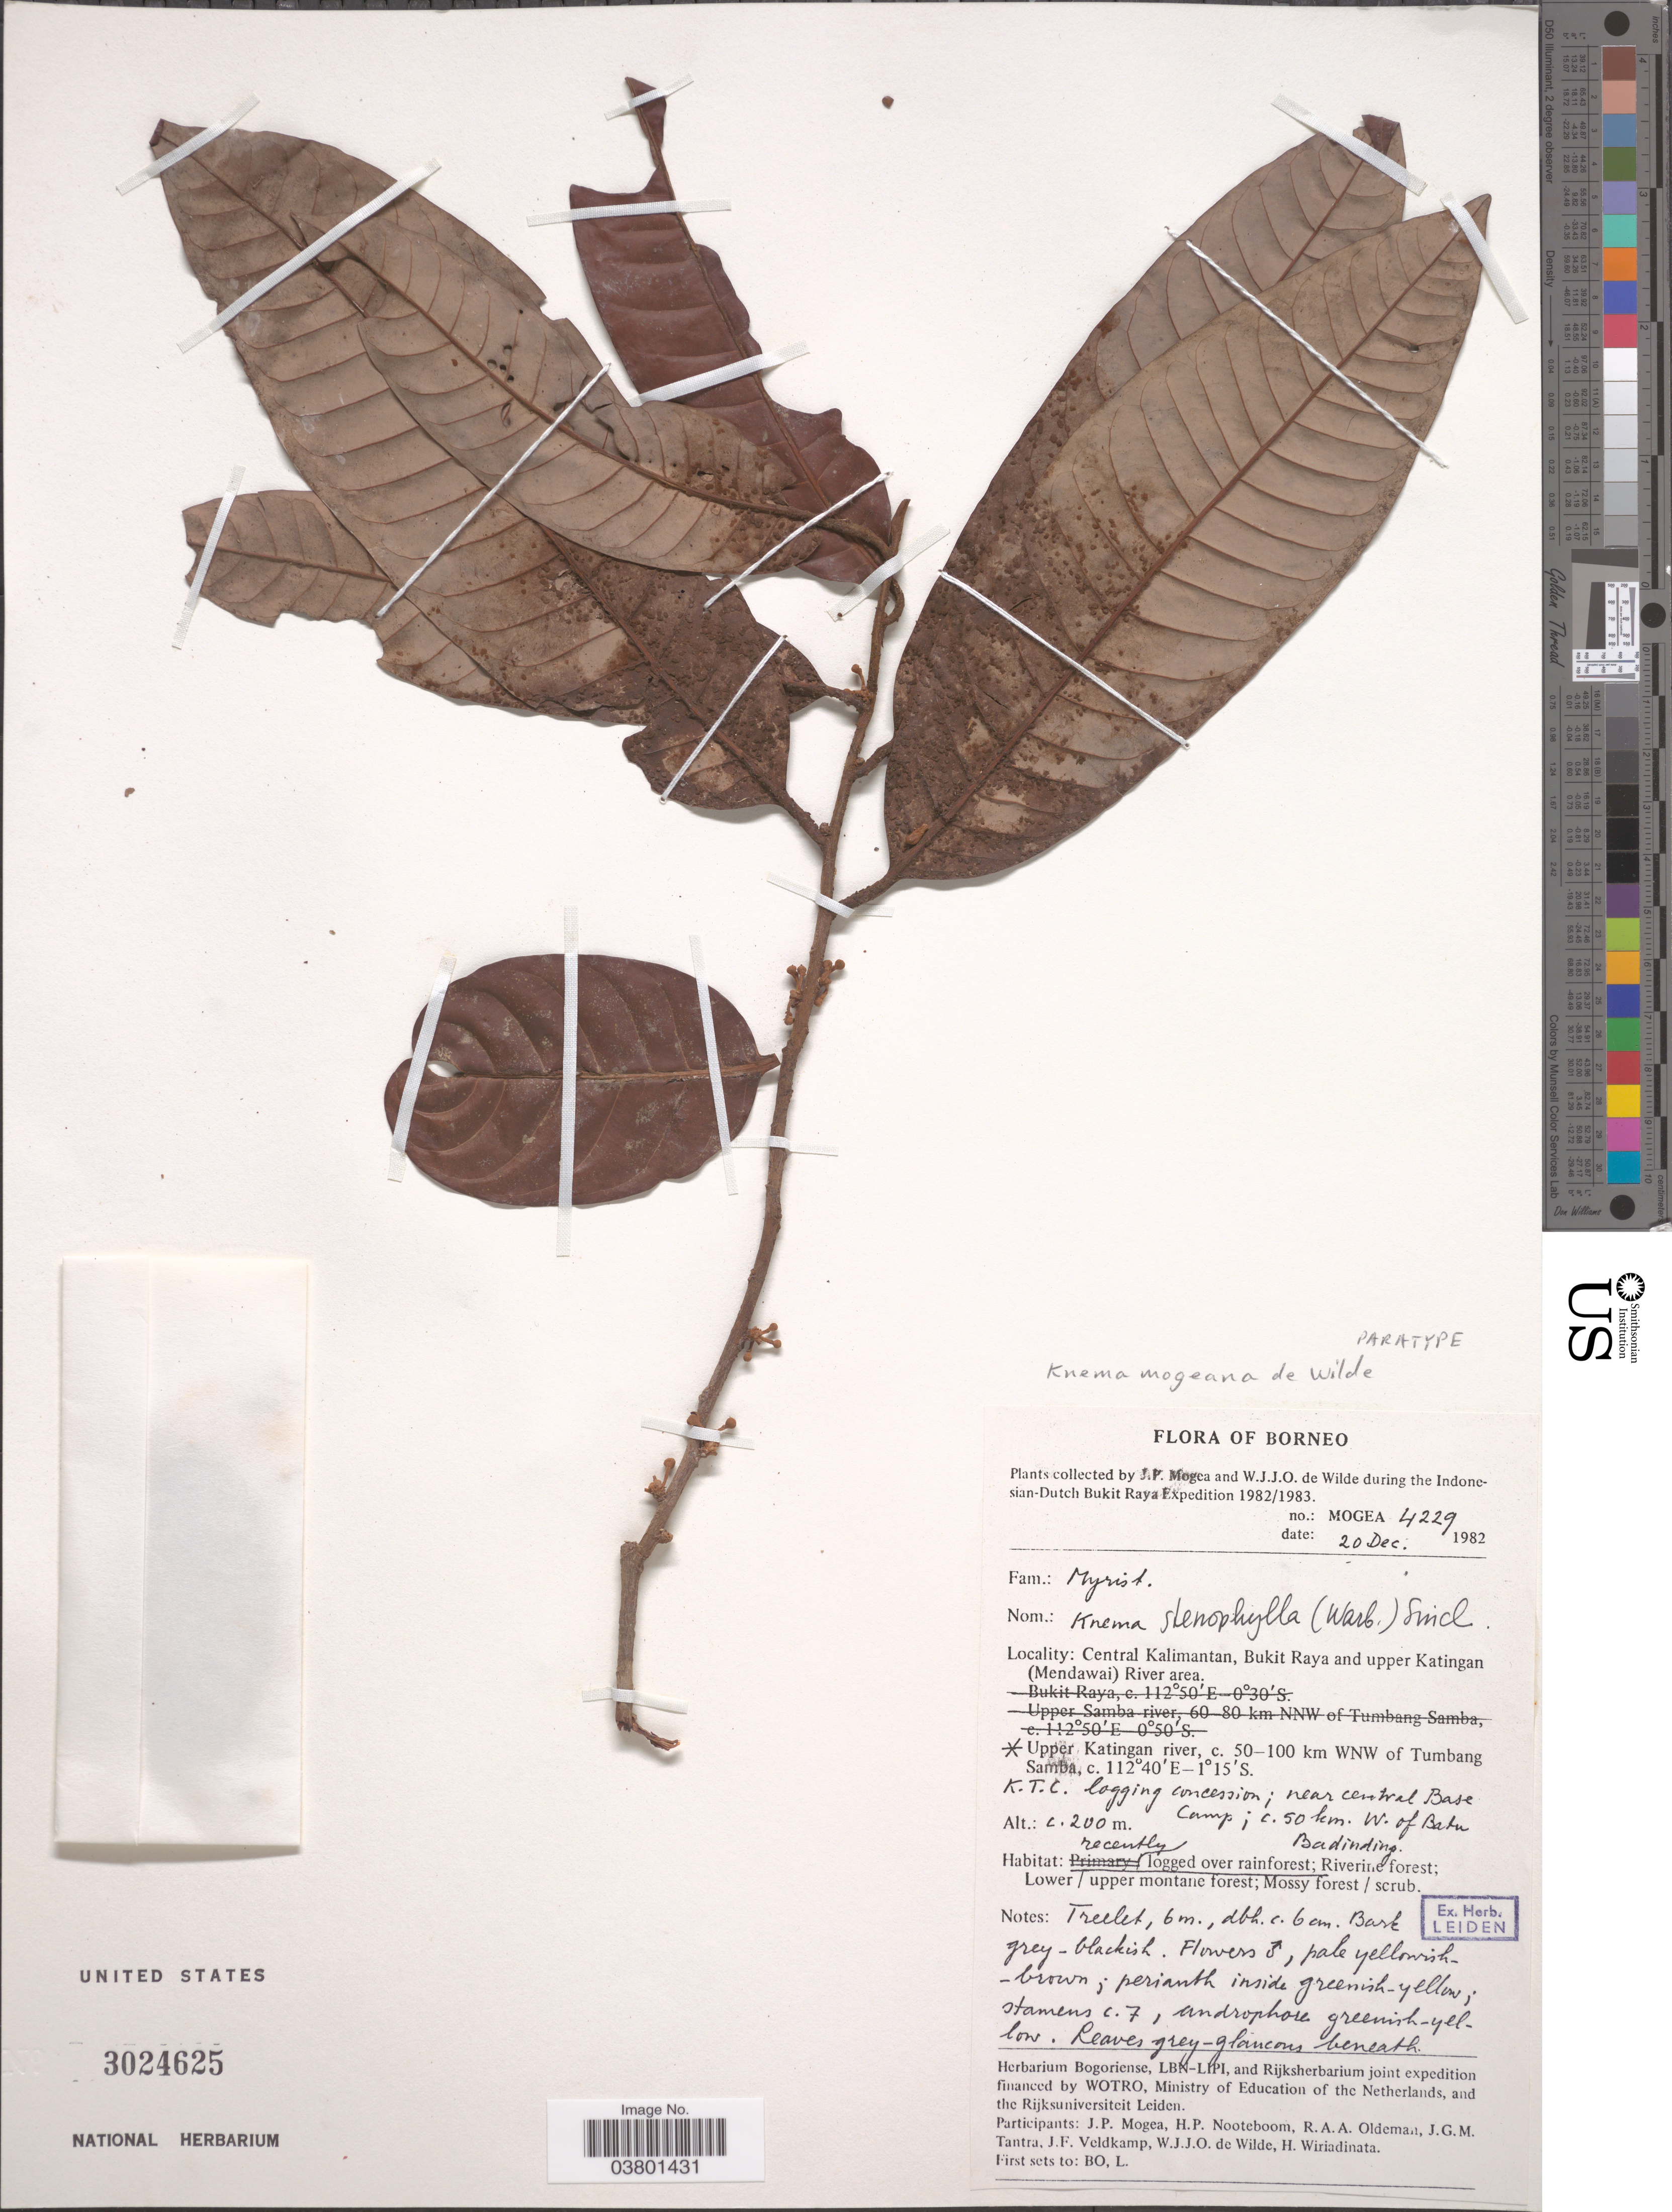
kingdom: Plantae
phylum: Tracheophyta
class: Magnoliopsida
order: Magnoliales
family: Myristicaceae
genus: Knema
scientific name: Knema mogeana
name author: W.J. de Wilde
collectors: J. Mogea & W. J. de Wilde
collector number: Mogea4229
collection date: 1982-12-20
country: Indonesia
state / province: Kalimantan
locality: Central Kalimantan, Bukit Raya and upper Katingan (Mendawai) River area. Upper Katingan river, c. 50-100 km WNW of Tumbang Samba. K.T.C. logging concession; near central Base Camp; c. km. 50 W. of Batu Badinding.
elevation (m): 200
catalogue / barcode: US 3024625